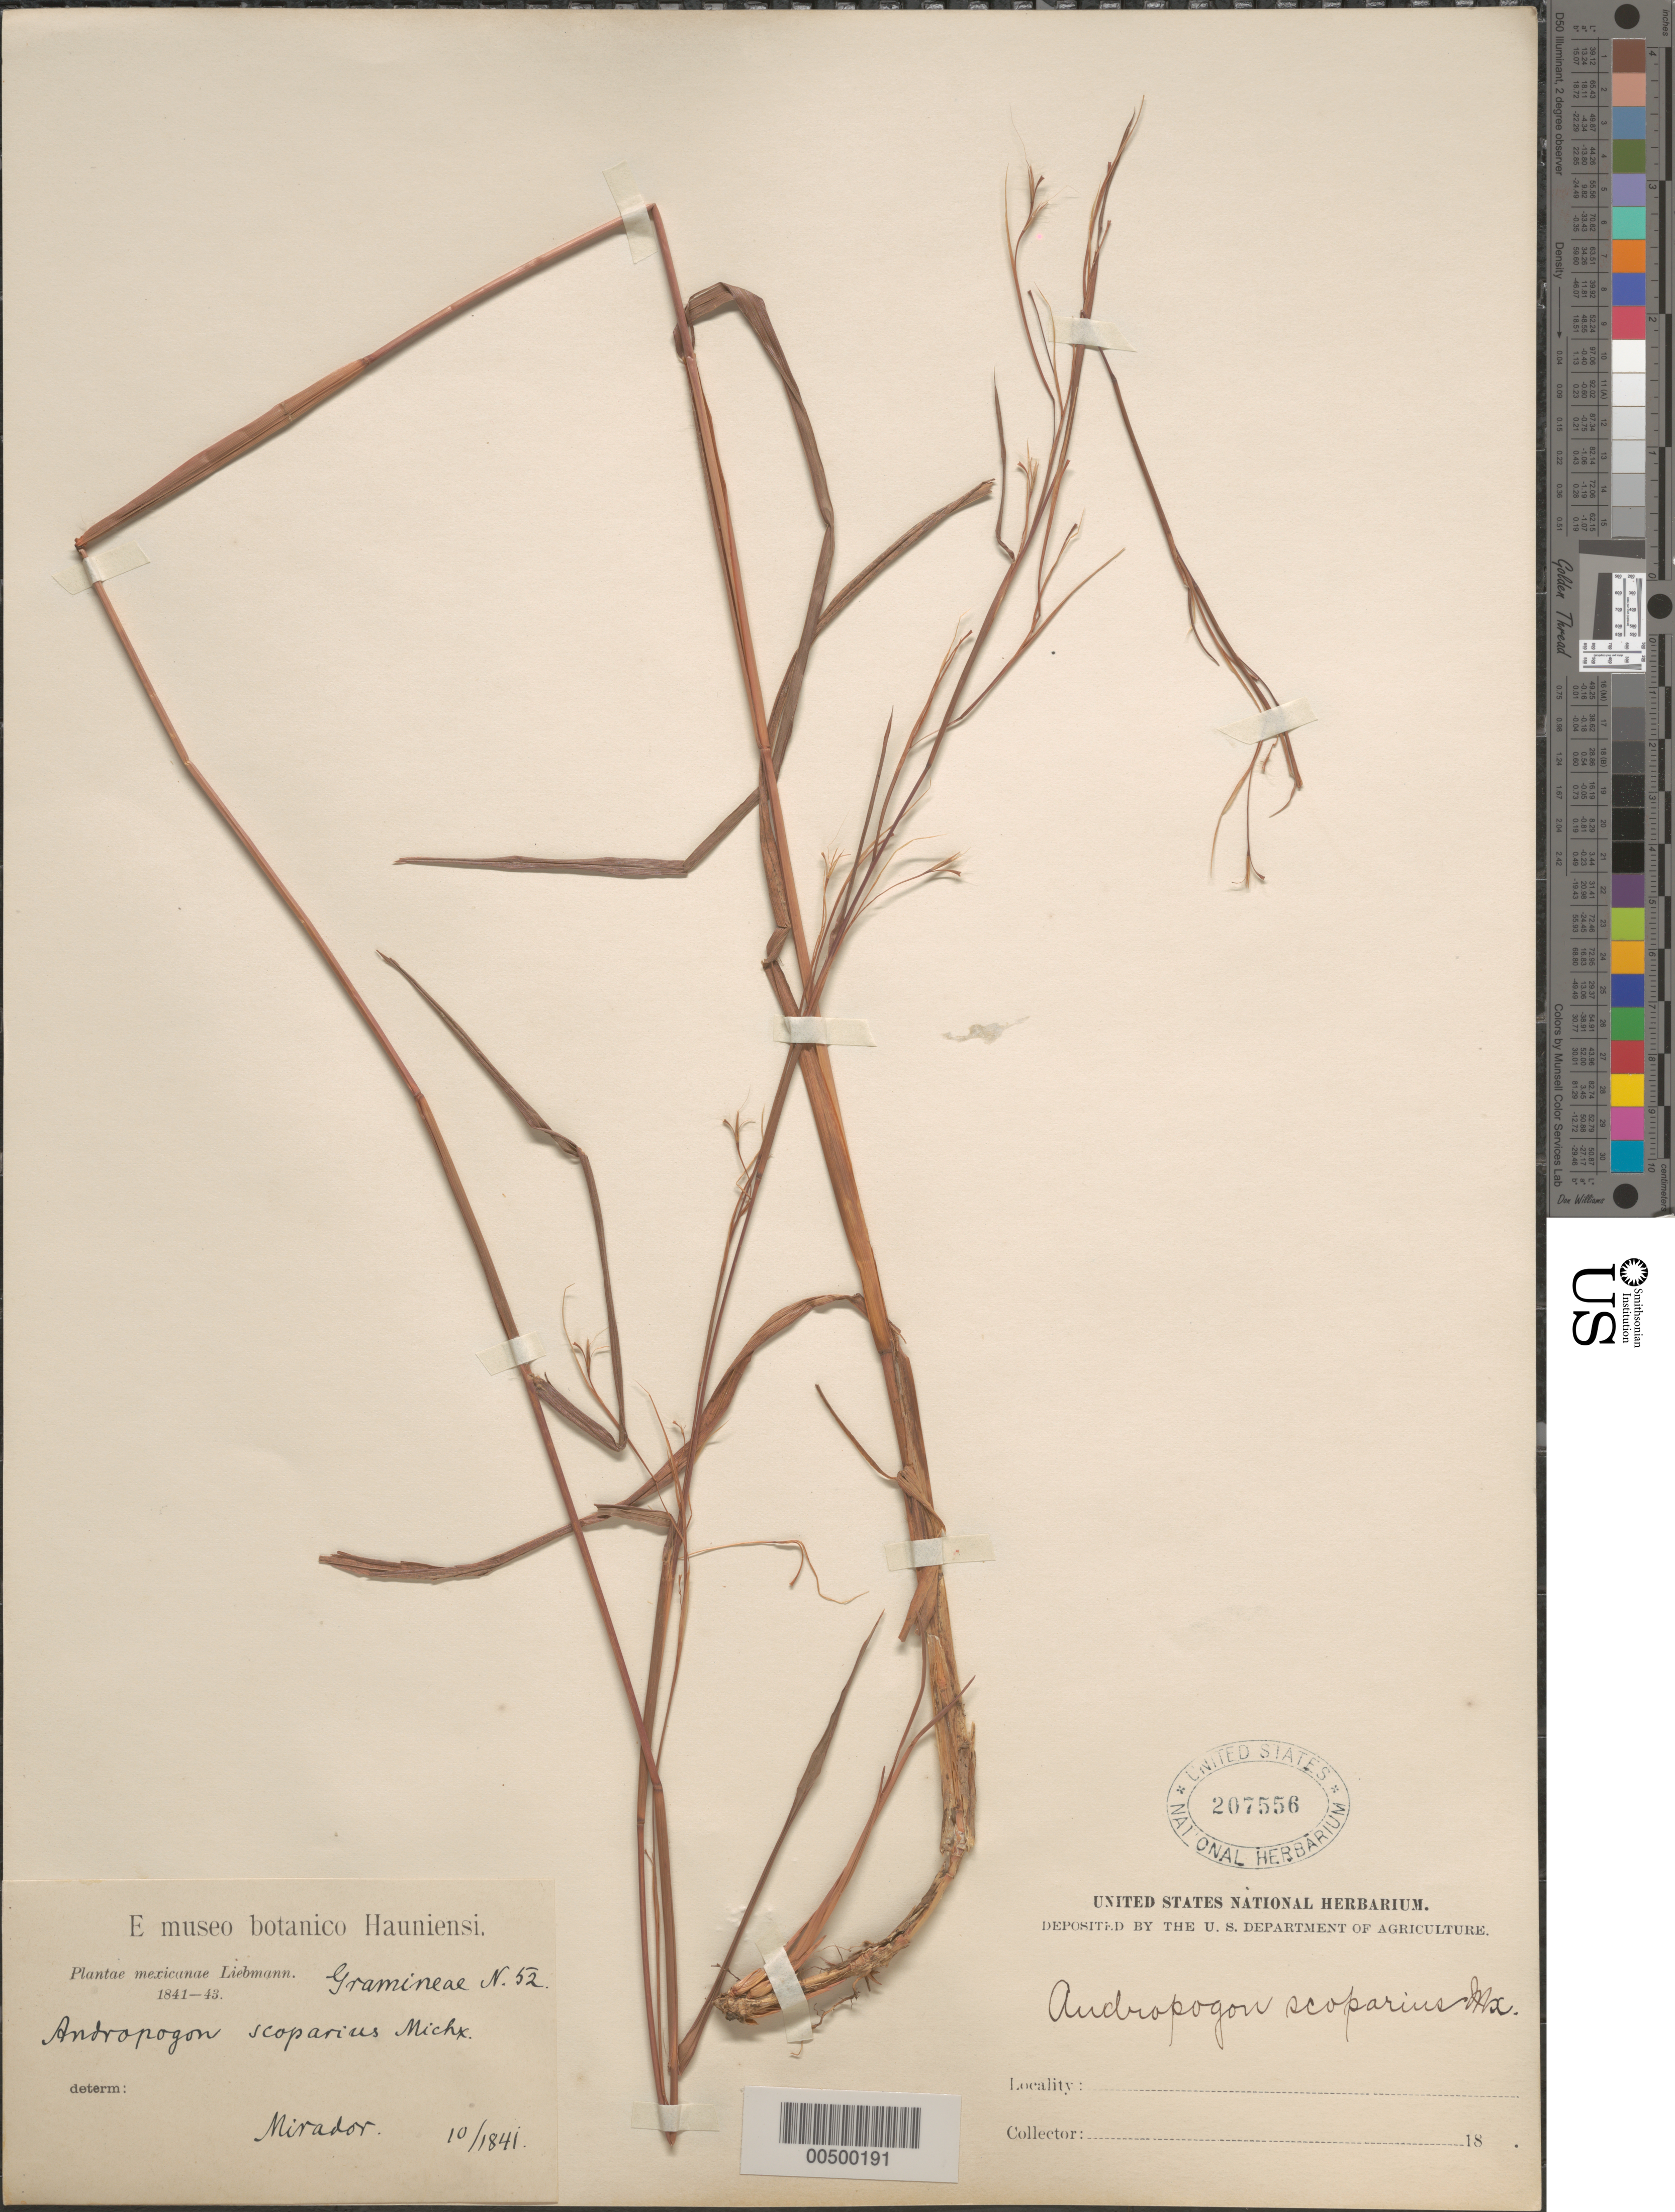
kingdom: Plantae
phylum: Tracheophyta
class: Liliopsida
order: Poales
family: Poaceae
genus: Schizachyrium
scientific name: Schizachyrium condensatum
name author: (Kunth) Nees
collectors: F. M. Liebmann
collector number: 52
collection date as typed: Oct 1841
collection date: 1841-10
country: Mexico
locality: Mirador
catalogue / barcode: US 207556